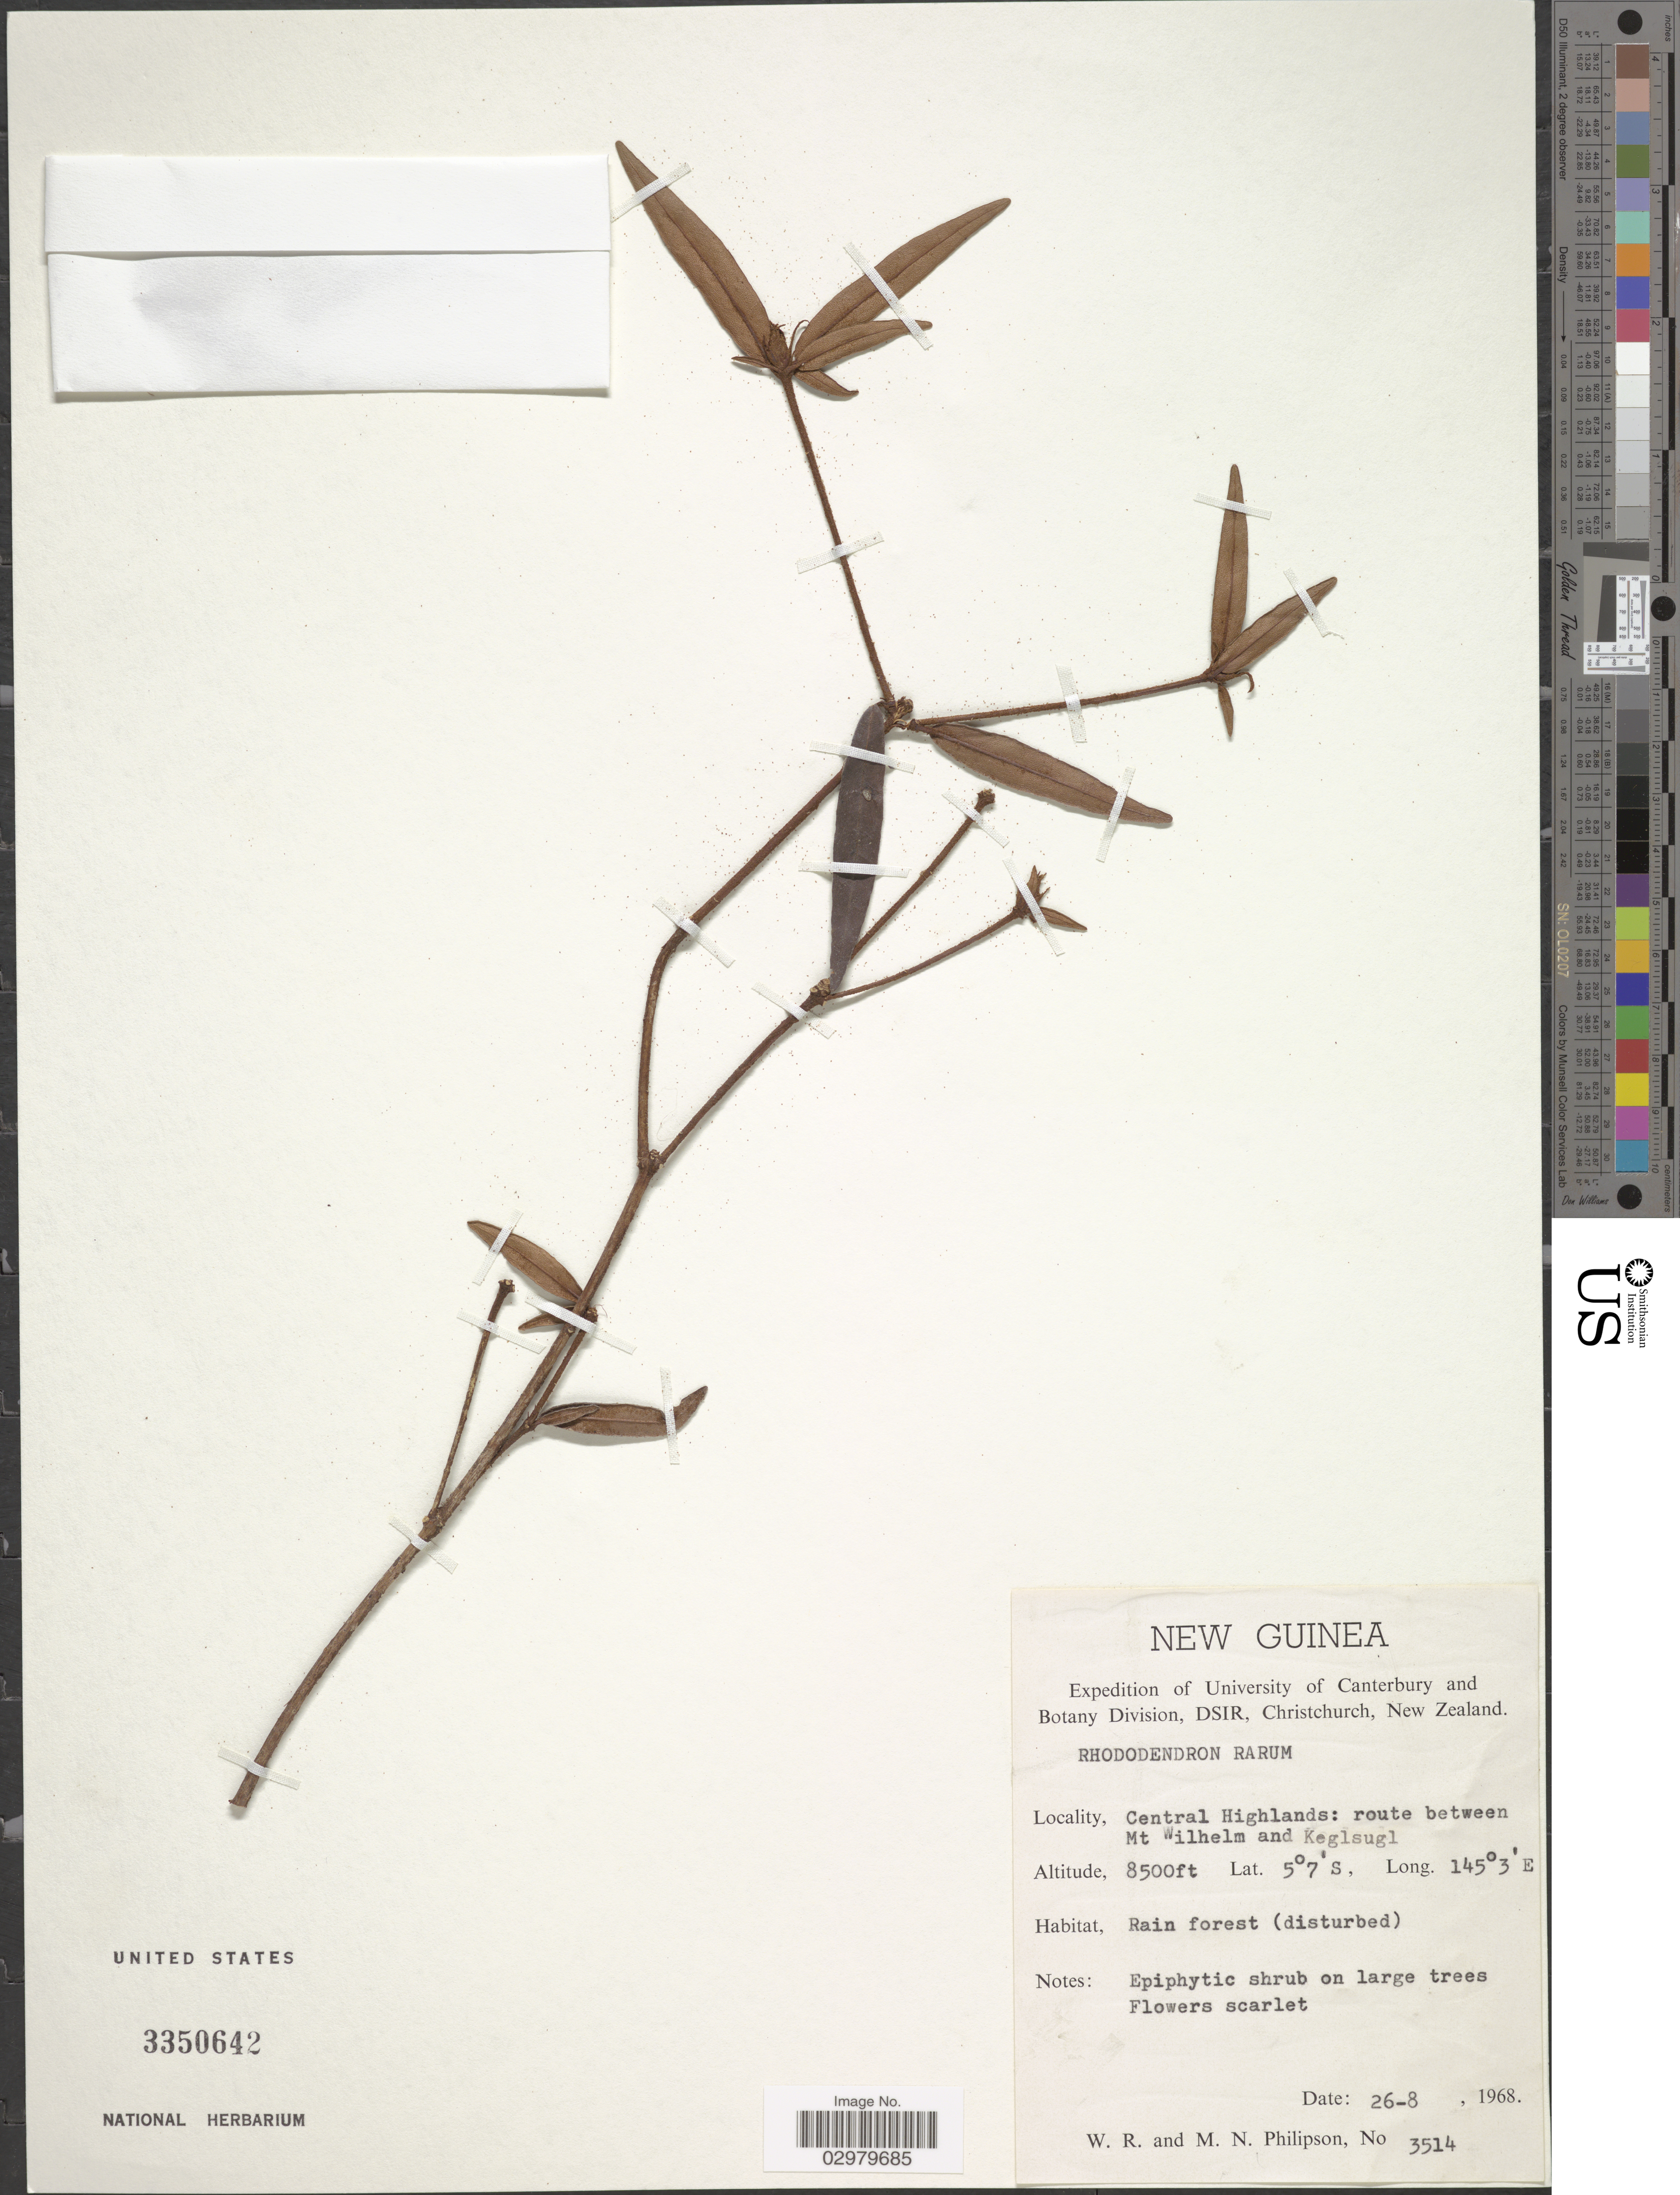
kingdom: Plantae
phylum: Tracheophyta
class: Magnoliopsida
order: Ericales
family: Ericaceae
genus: Rhododendron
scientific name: Rhododendron rarum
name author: Schltr.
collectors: W. R. Philipson & M. Philipson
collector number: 3514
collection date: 1968-08-26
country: Papua New Guinea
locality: New Guinea. Central Highlands: route between Mt. Wilhelm and Keglsugl.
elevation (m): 2591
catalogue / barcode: US 3350642